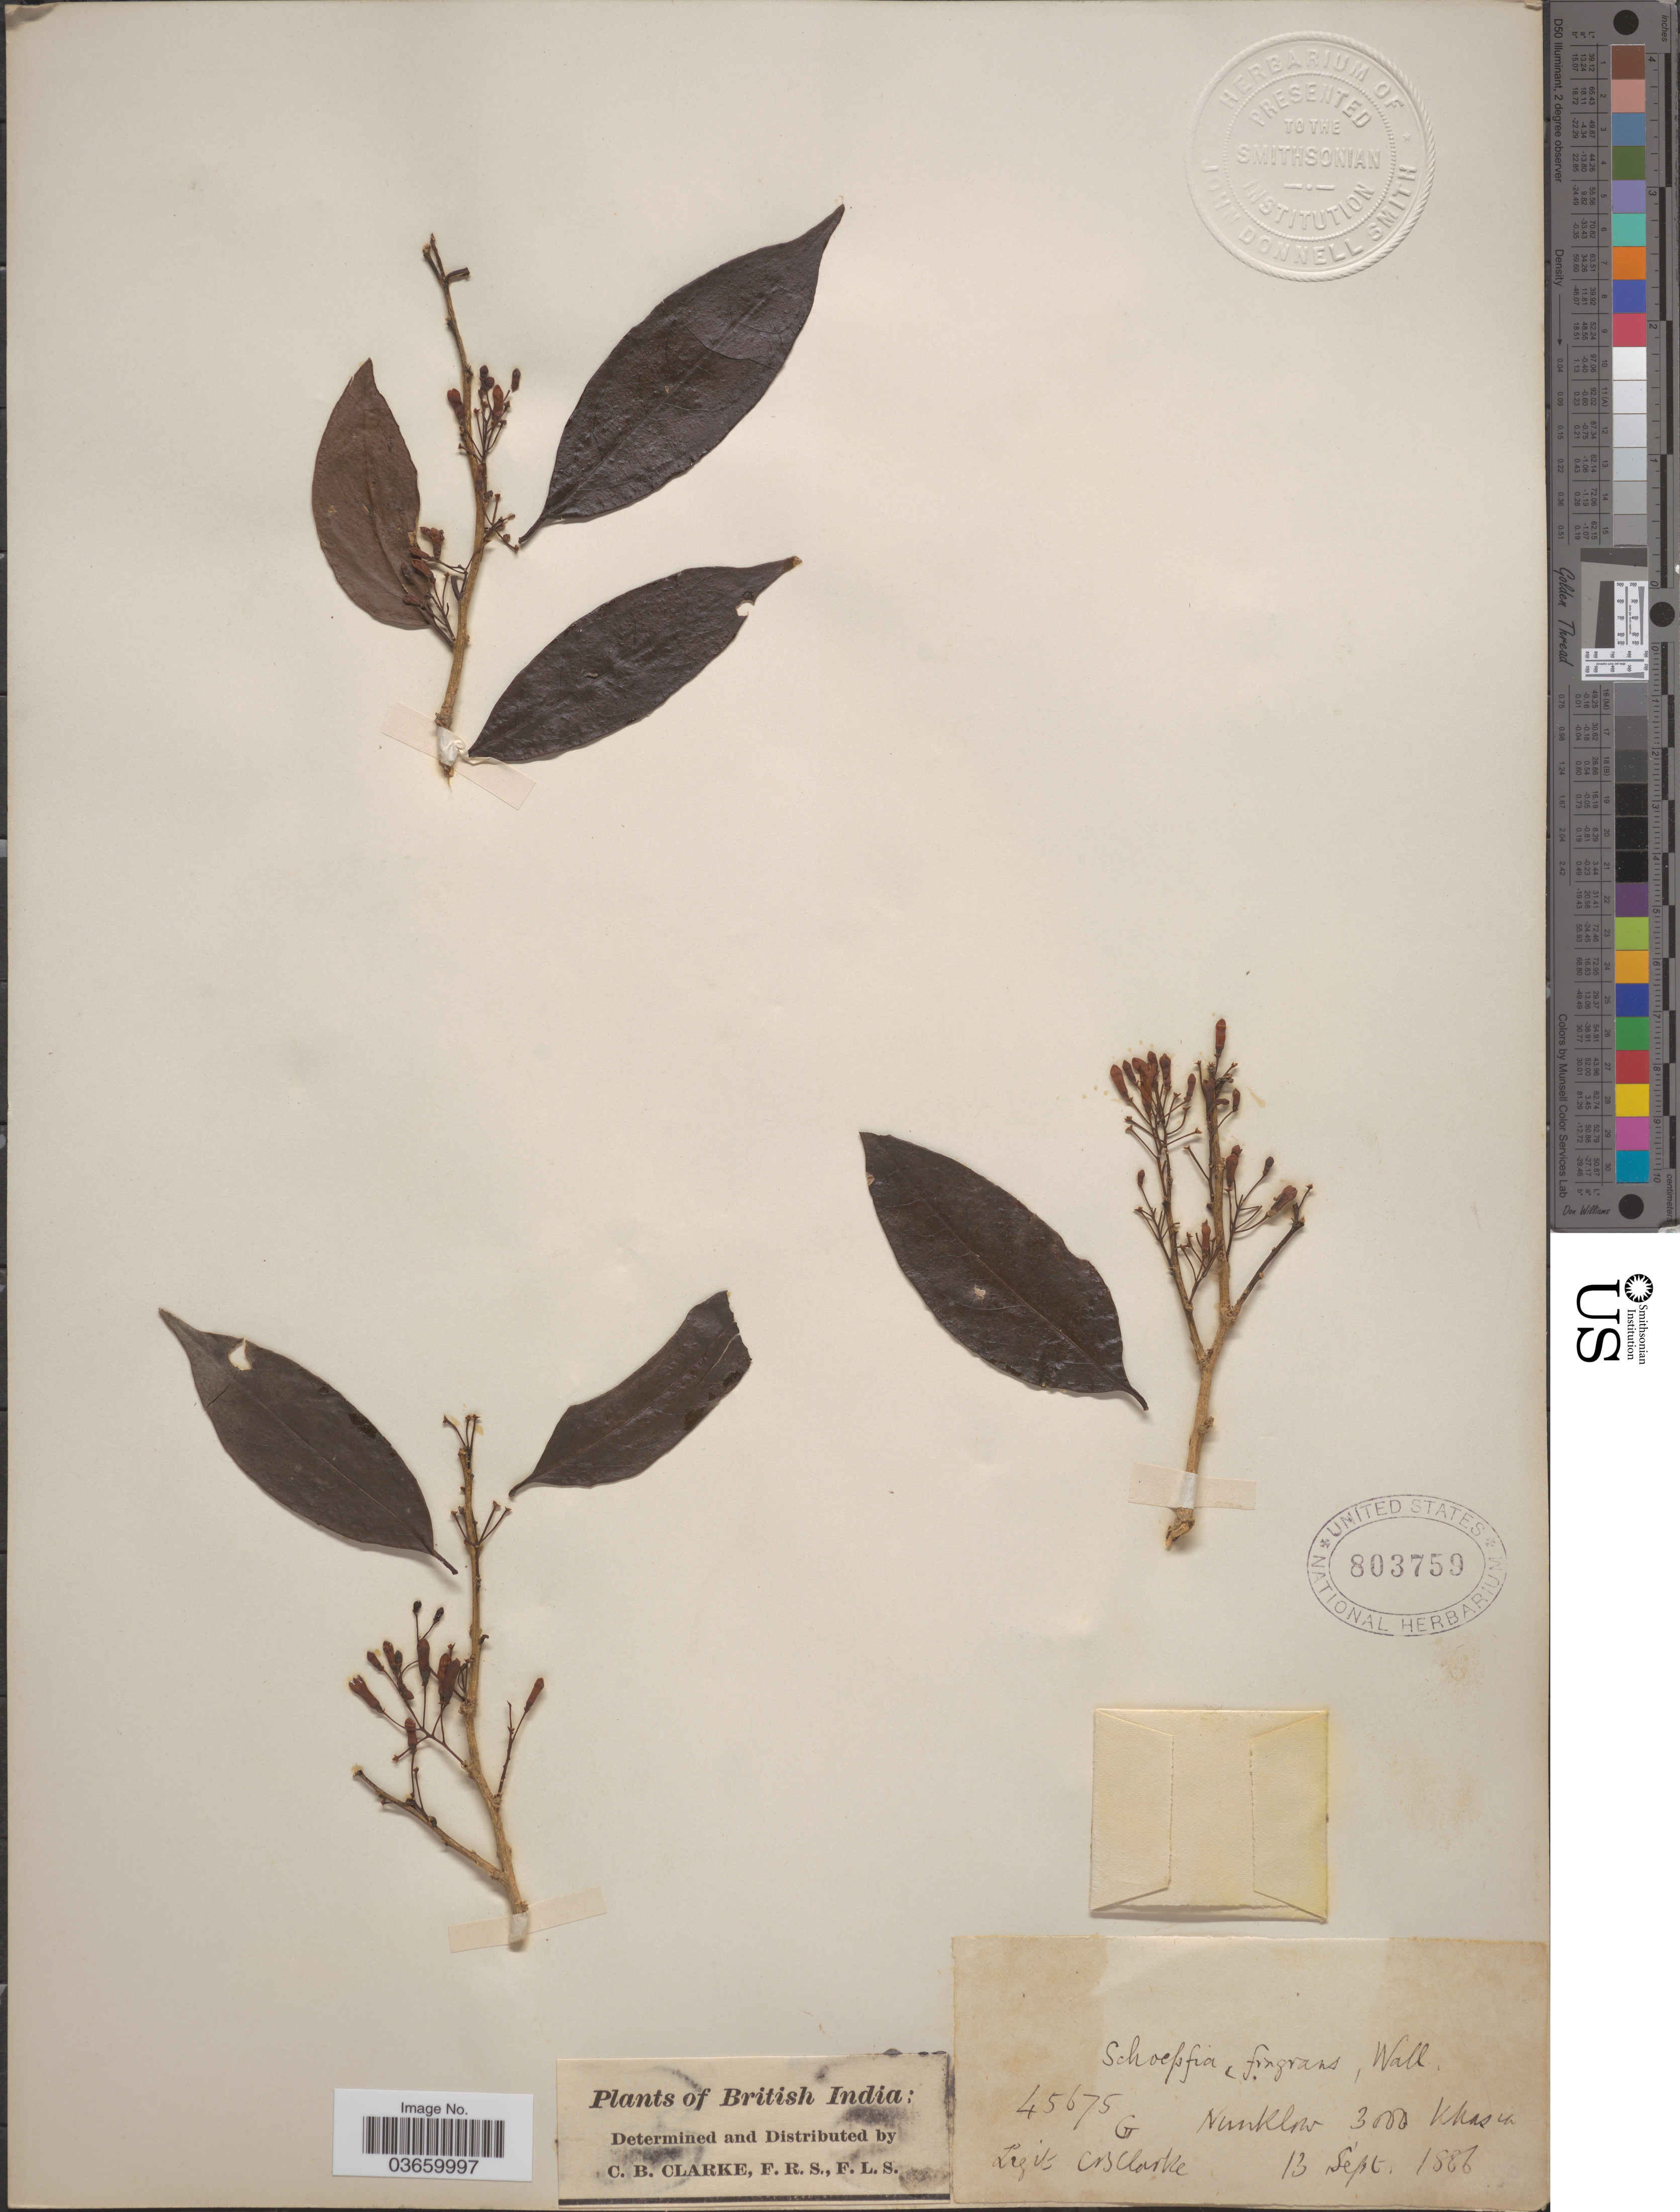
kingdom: Plantae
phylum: Tracheophyta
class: Magnoliopsida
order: Santalales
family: Schoepfiaceae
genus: Schoepfia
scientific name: Schoepfia fragrans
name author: Wall.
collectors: C. B. Clarke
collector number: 45675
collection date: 1886-09-13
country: India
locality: British India. Nunklow, Khasia.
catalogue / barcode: US 803759